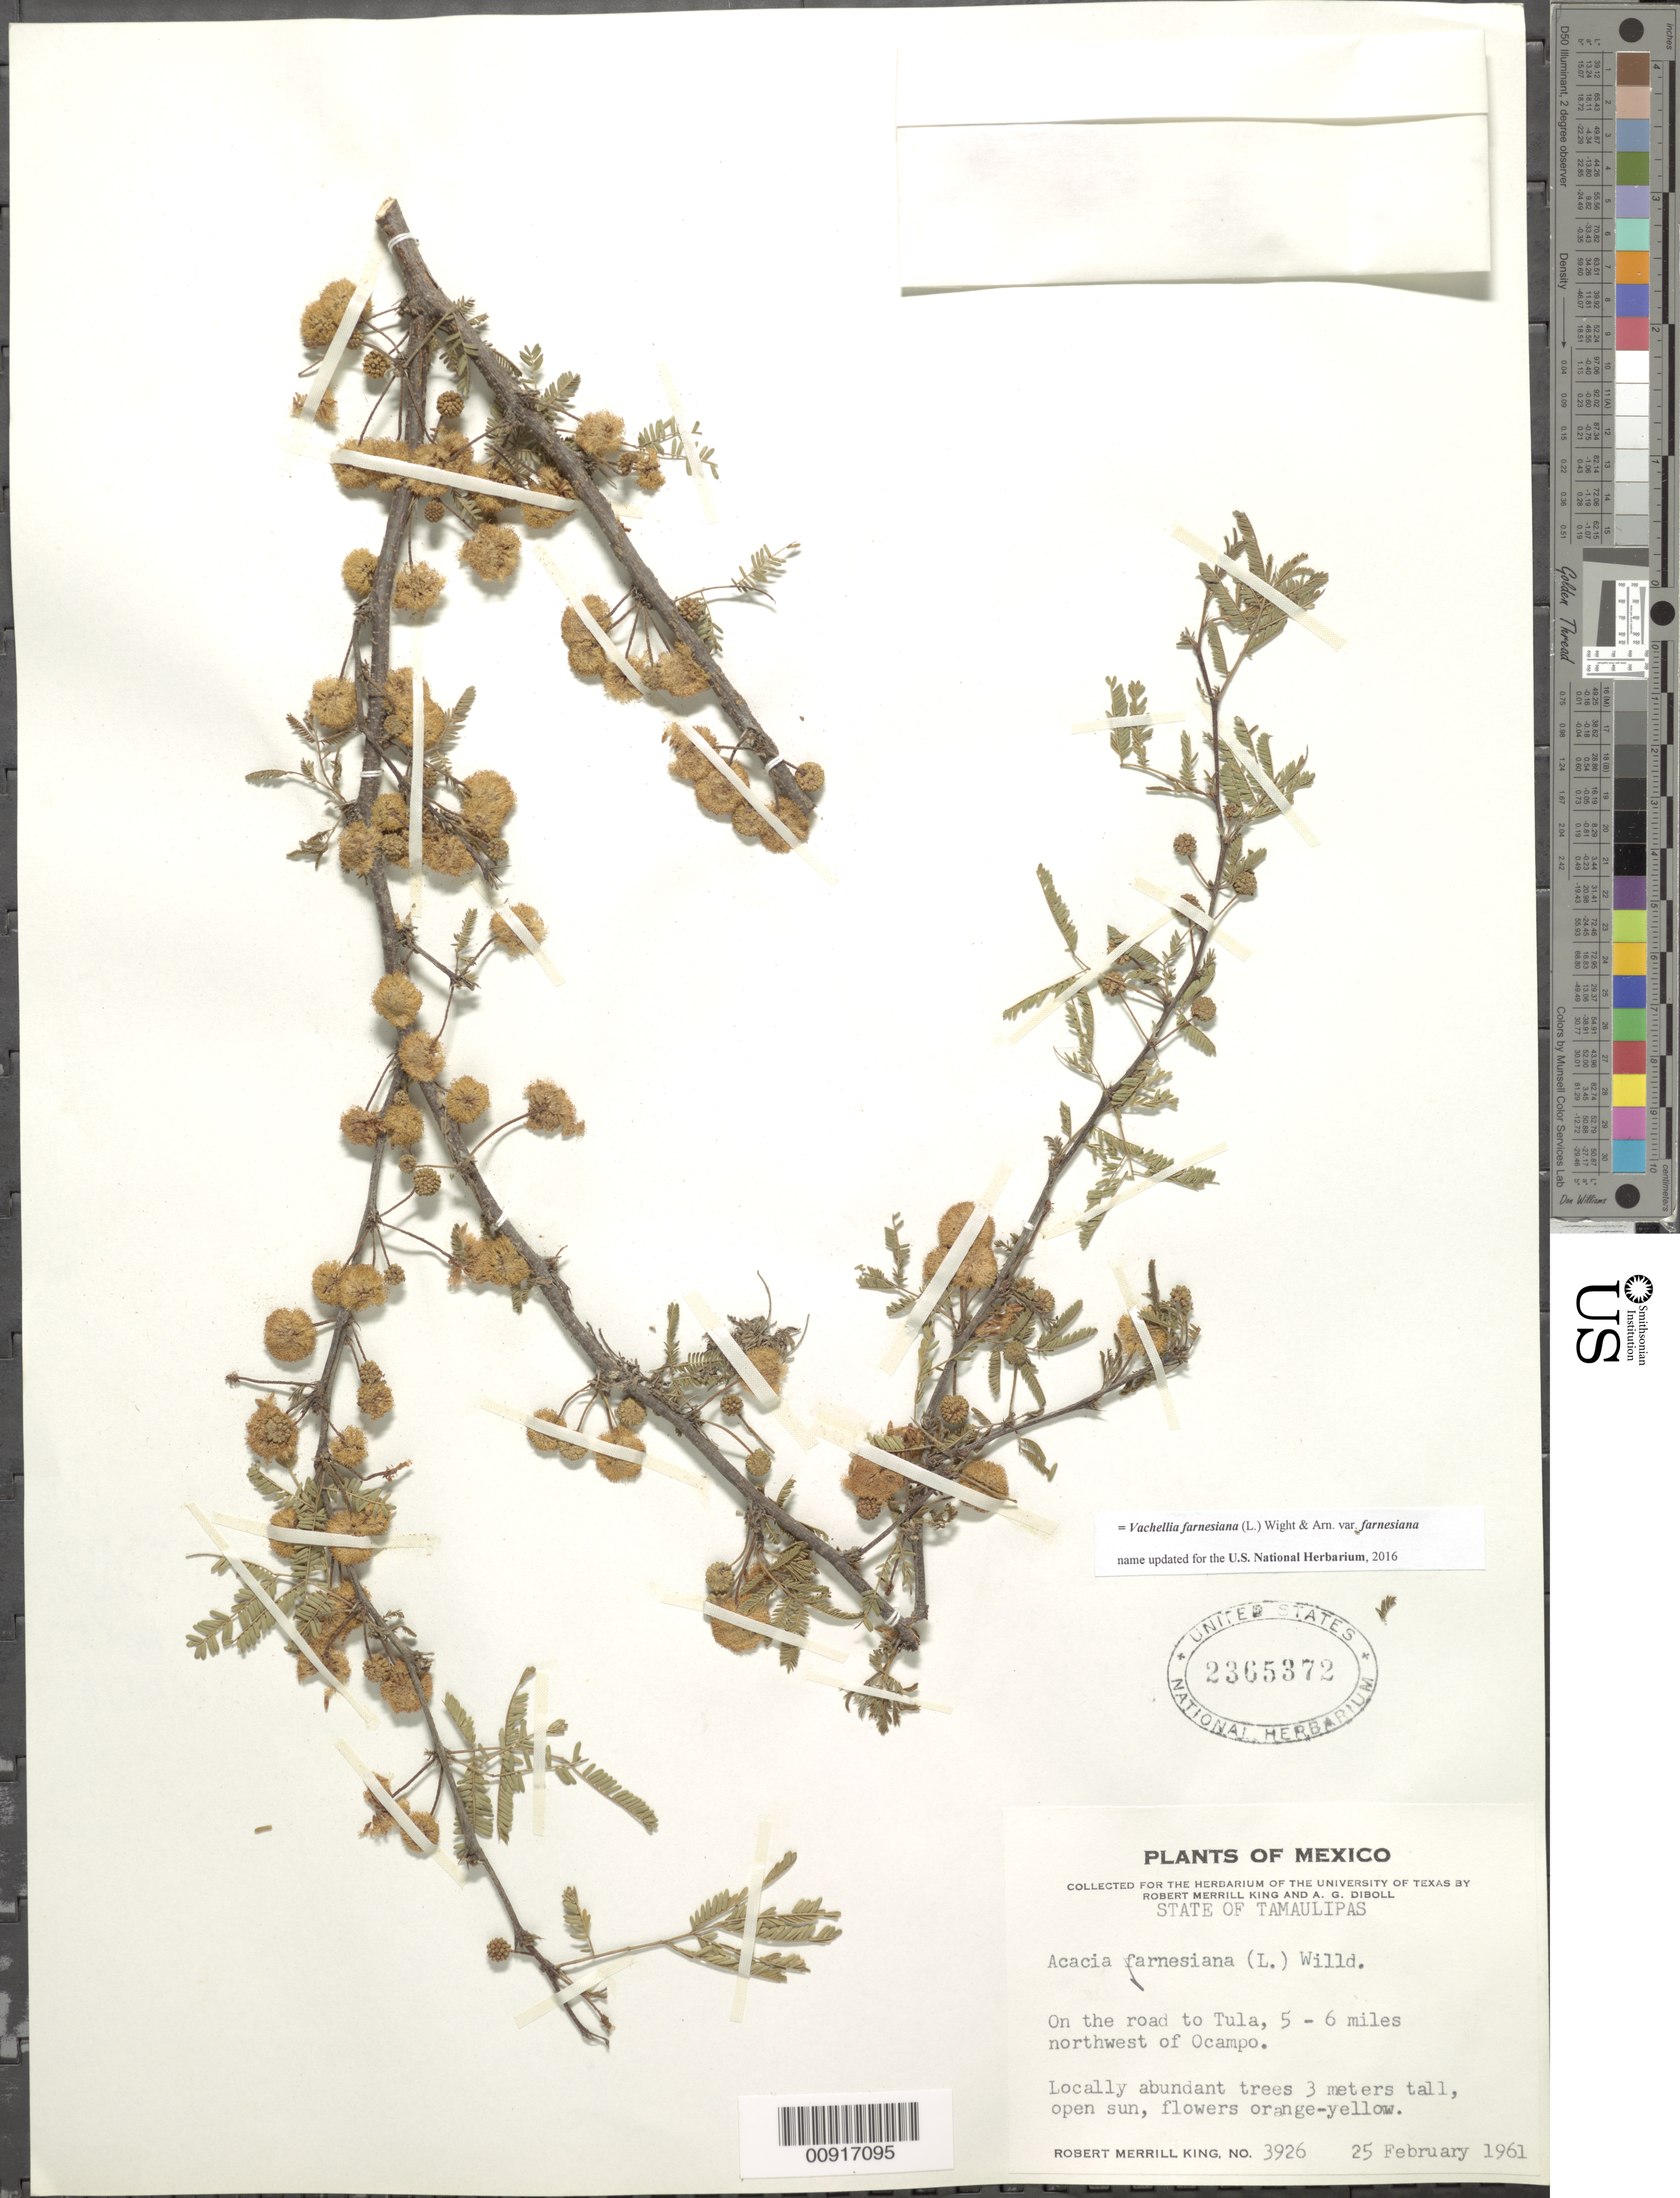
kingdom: Plantae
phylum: Tracheophyta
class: Magnoliopsida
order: Fabales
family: Fabaceae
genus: Vachellia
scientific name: Vachellia farnesiana var. farnesiana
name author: (L.) Wight & Arn.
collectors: R. M. King & A. Diboll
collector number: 3926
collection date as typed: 25 Feb 1961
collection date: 1961-02-25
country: Mexico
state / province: Tamaulipas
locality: On road to Tula, 5-6 miles northwest of Ocampo.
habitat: Open sun.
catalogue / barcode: US 2365372